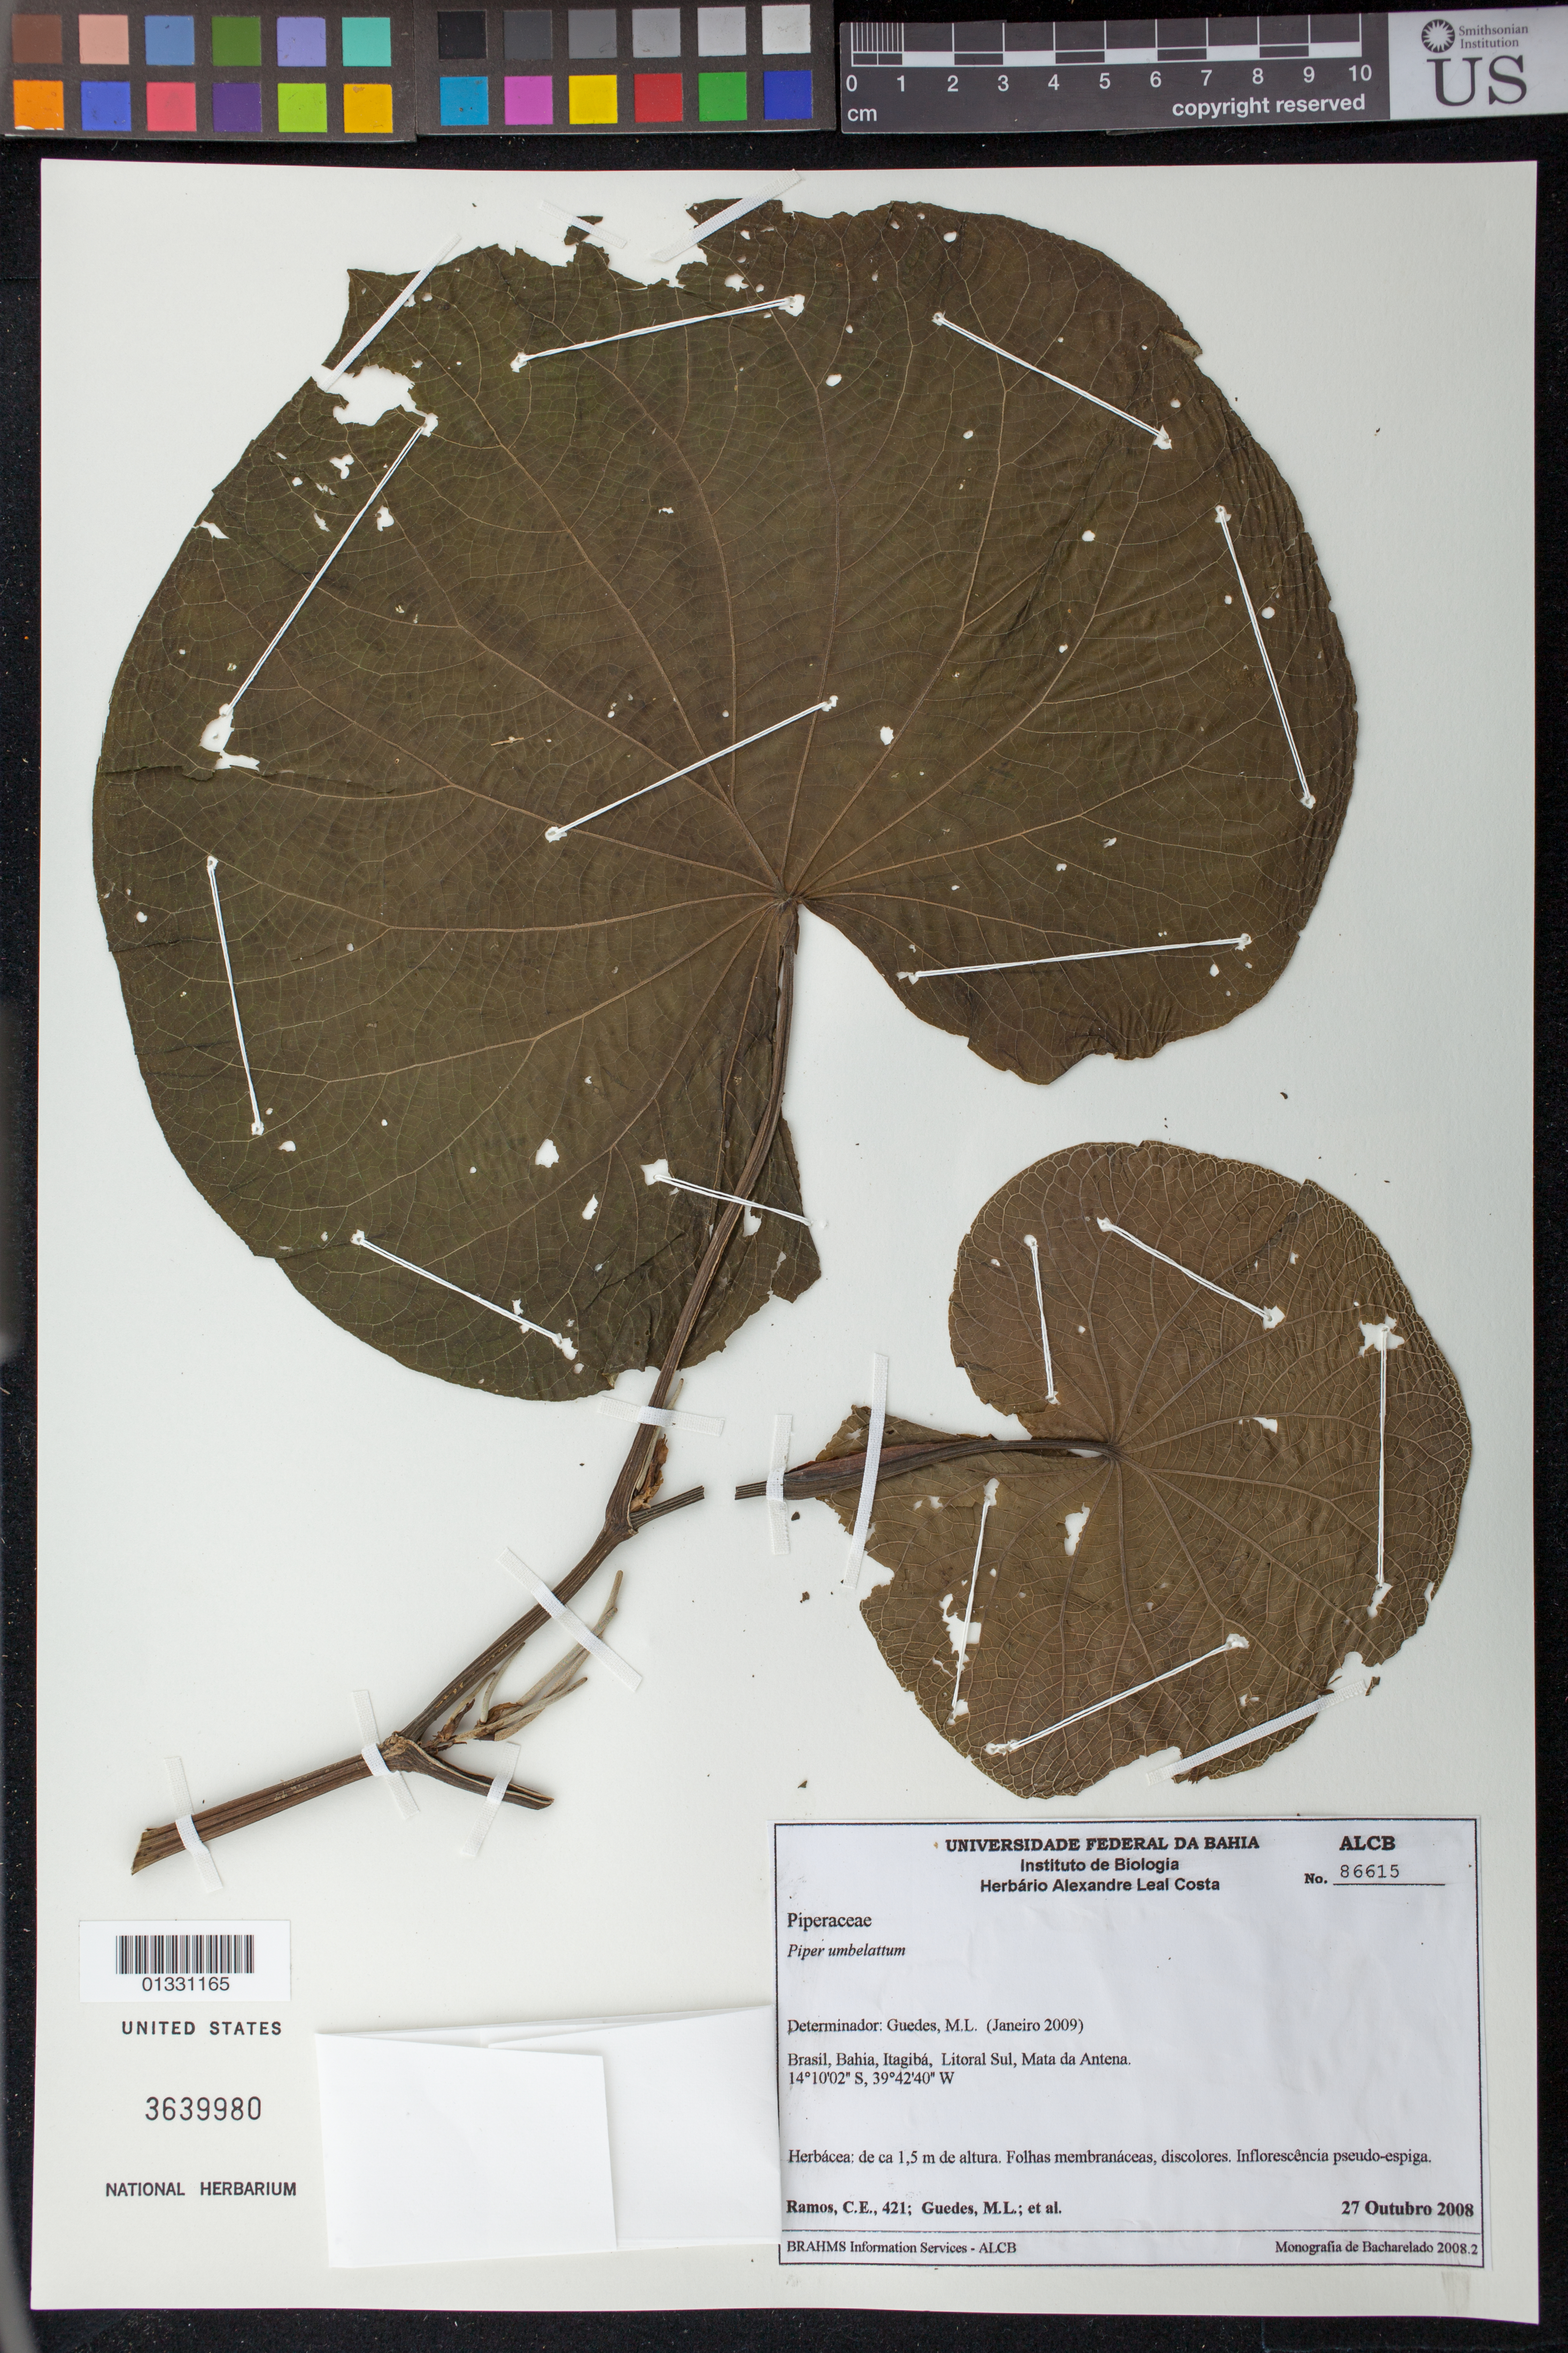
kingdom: Plantae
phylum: Tracheophyta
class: Magnoliopsida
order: Piperales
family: Piperaceae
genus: Piper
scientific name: Piper umbellatum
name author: L.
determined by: Strong, M. T., (US), Smithsonian Institution - National Museum of Natural History (UNITED STATES)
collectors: C. E. Ramos et al.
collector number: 421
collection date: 2008-10-27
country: Brazil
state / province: Bahia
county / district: Itagibá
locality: Litoral Sul, Mata da Antena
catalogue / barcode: US 3639980